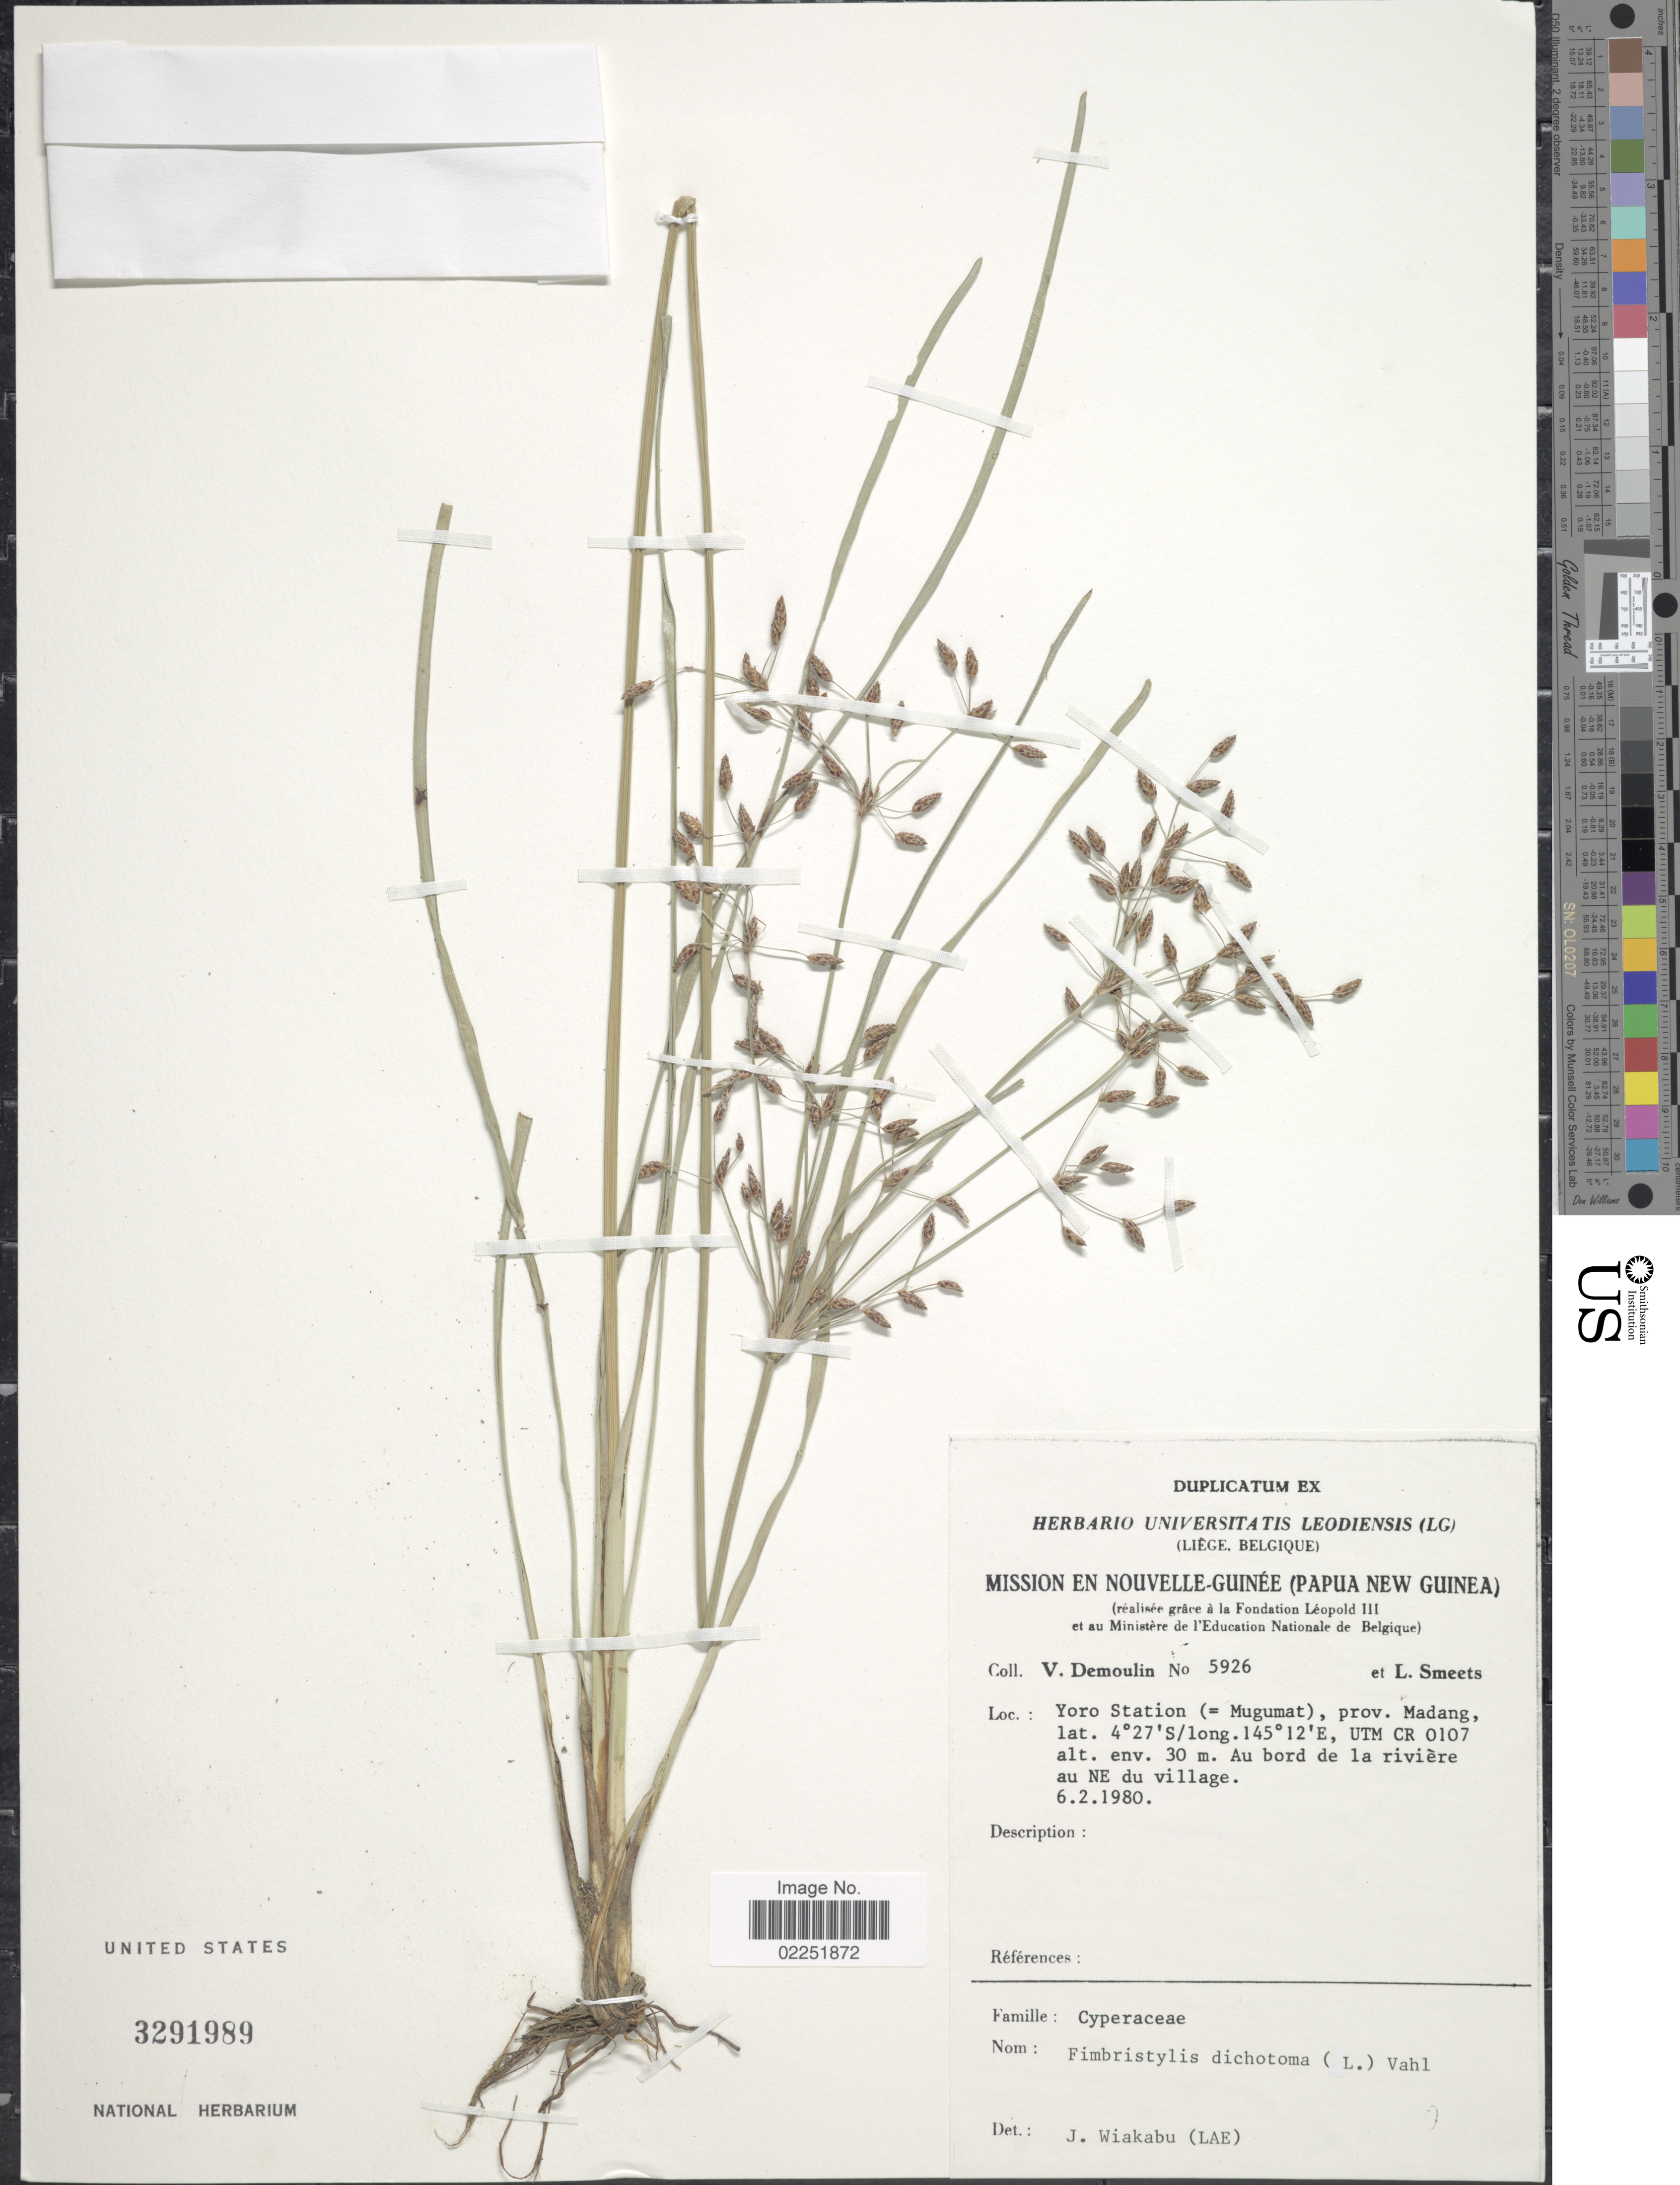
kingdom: Plantae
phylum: Tracheophyta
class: Liliopsida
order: Poales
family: Cyperaceae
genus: Fimbristylis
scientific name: Fimbristylis dichotoma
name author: (L.) Vahl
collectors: V. Demoulin & L. Smeets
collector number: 5926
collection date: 1980-02-06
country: Papua New Guinea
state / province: Madang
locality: Yoro Station (= Mugumat), prov. Madang. Au bord de la riviere au NE du village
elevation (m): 30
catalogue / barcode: US 3291989